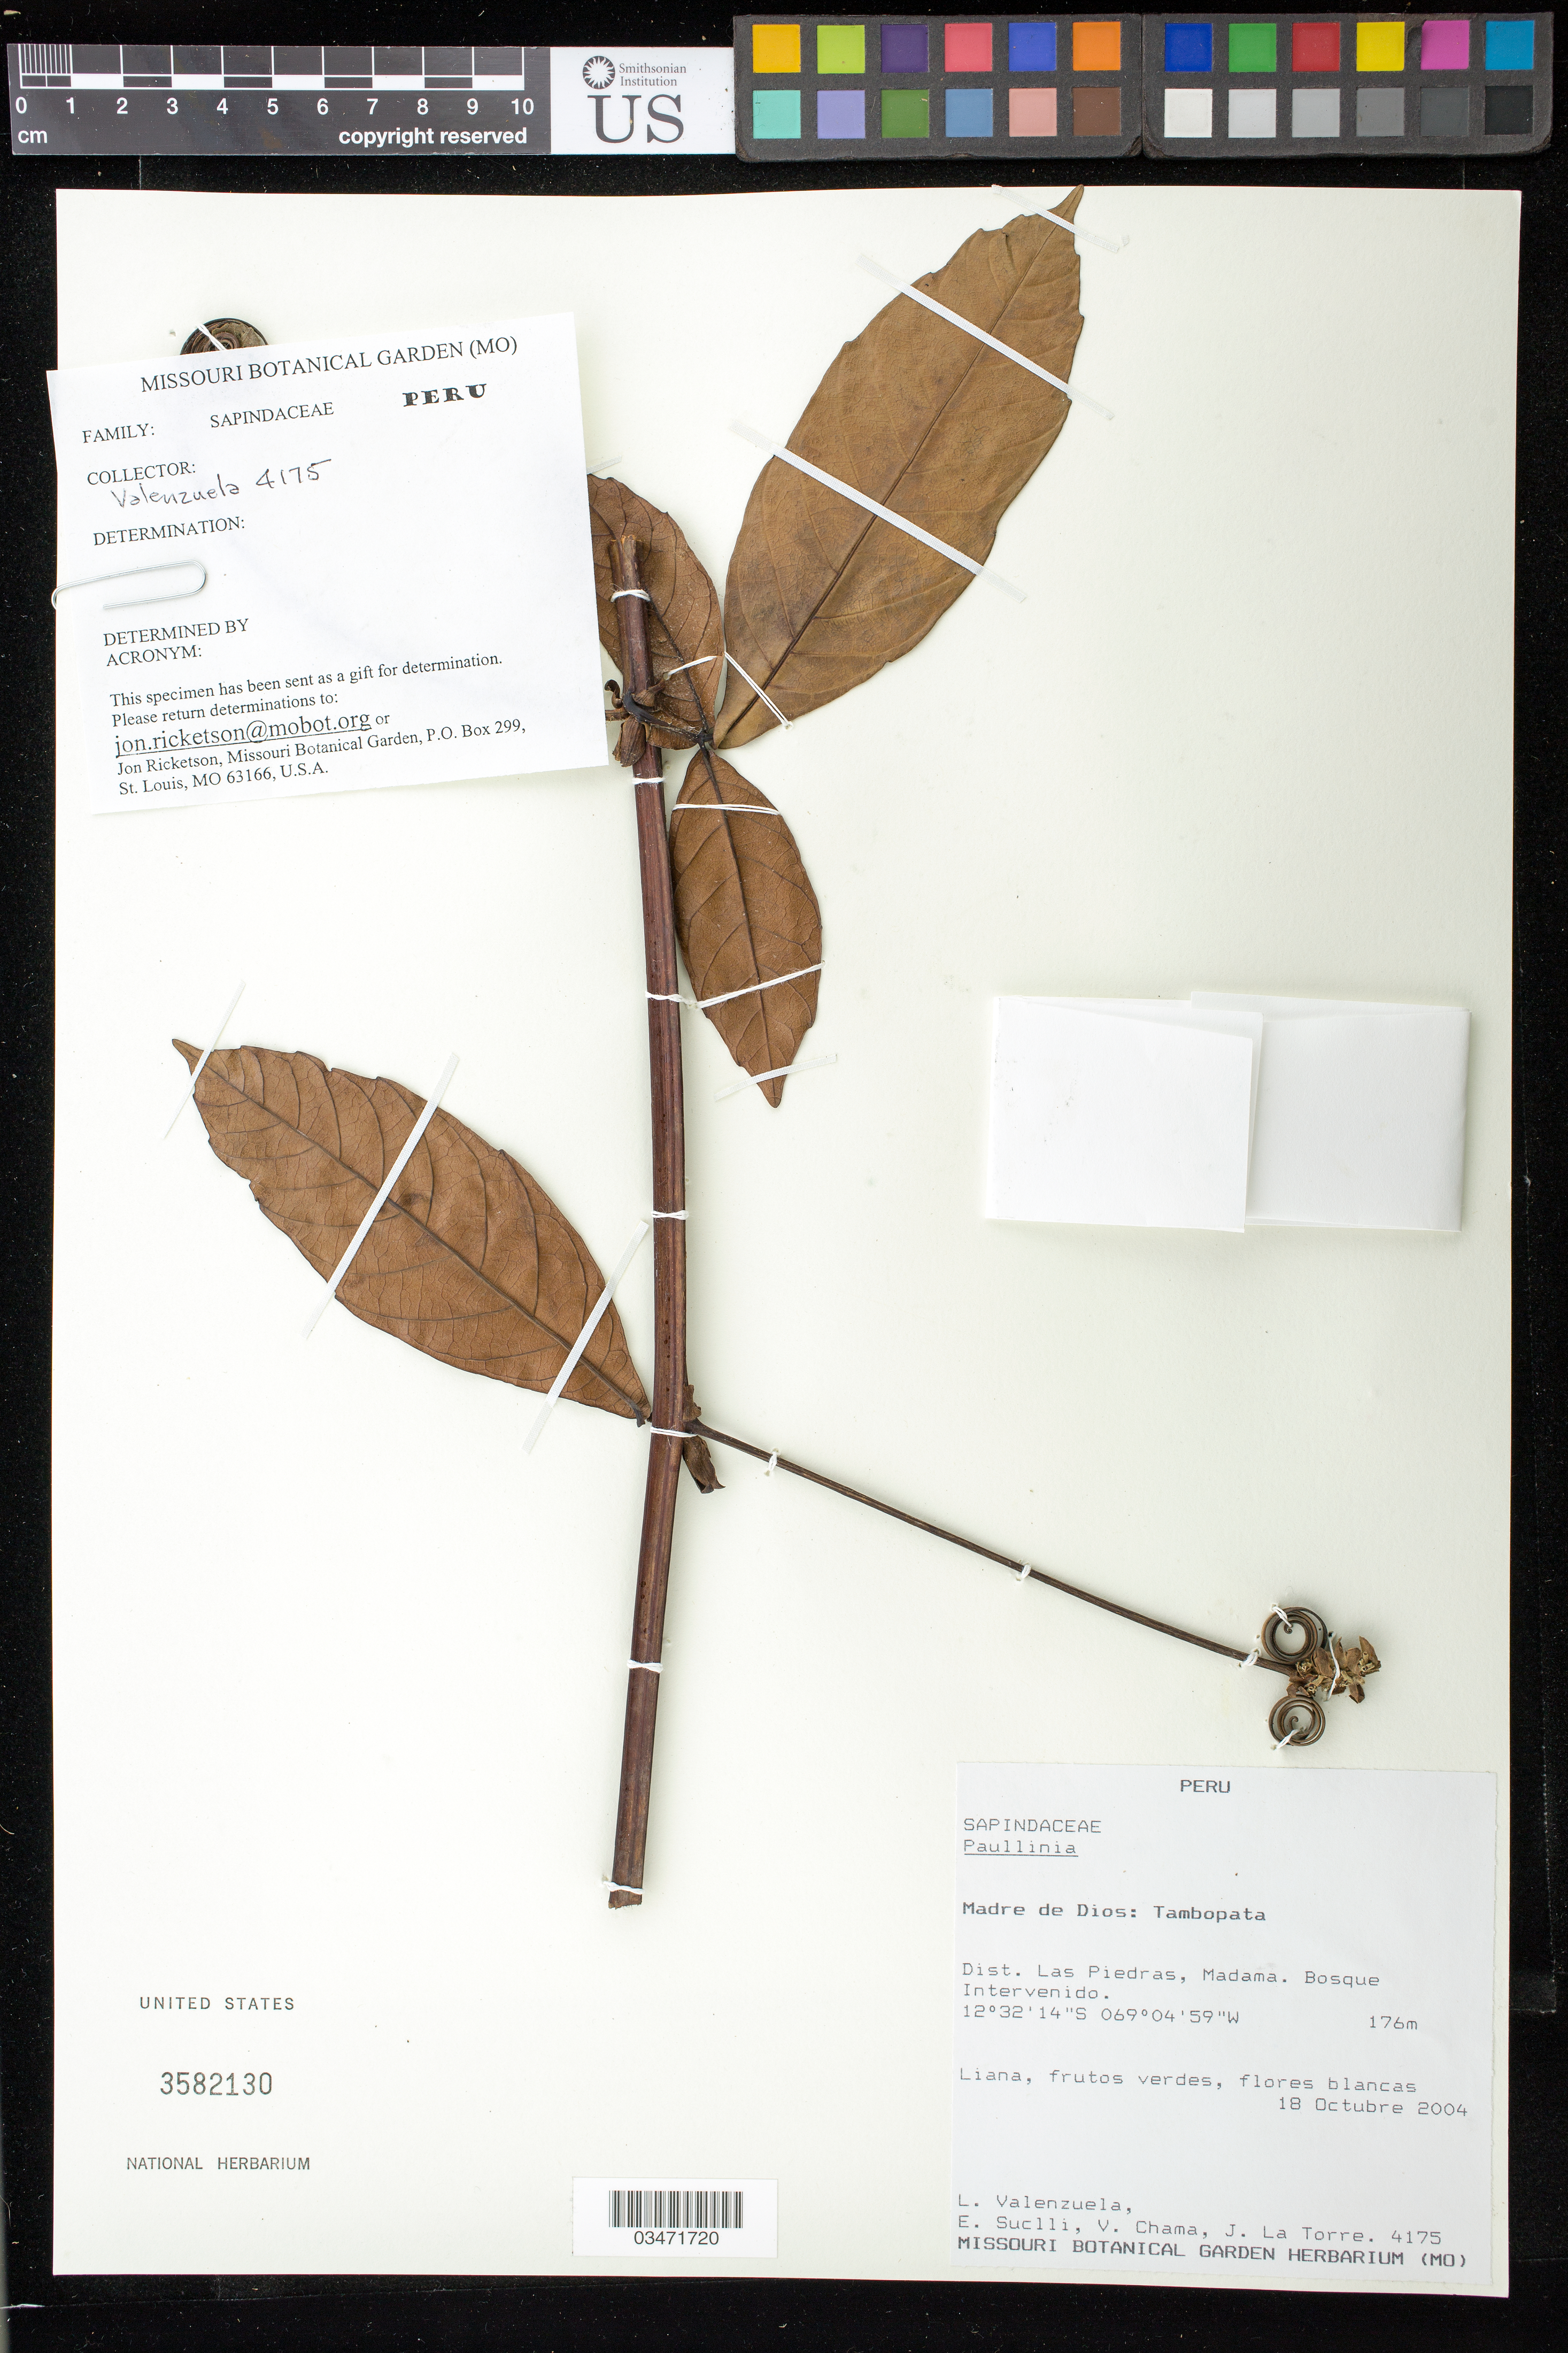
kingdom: Plantae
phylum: Tracheophyta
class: Magnoliopsida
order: Sapindales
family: Sapindaceae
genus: Paullinia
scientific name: Paullinia sp.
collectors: L. Valenzuela, E. Suclli, V. Chama & J. La Torre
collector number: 4175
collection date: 2004-10-18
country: Peru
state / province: Madre de Dios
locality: Dist. Las Piedras, Madama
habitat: Bosque intervenido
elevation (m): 176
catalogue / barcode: US 3582130